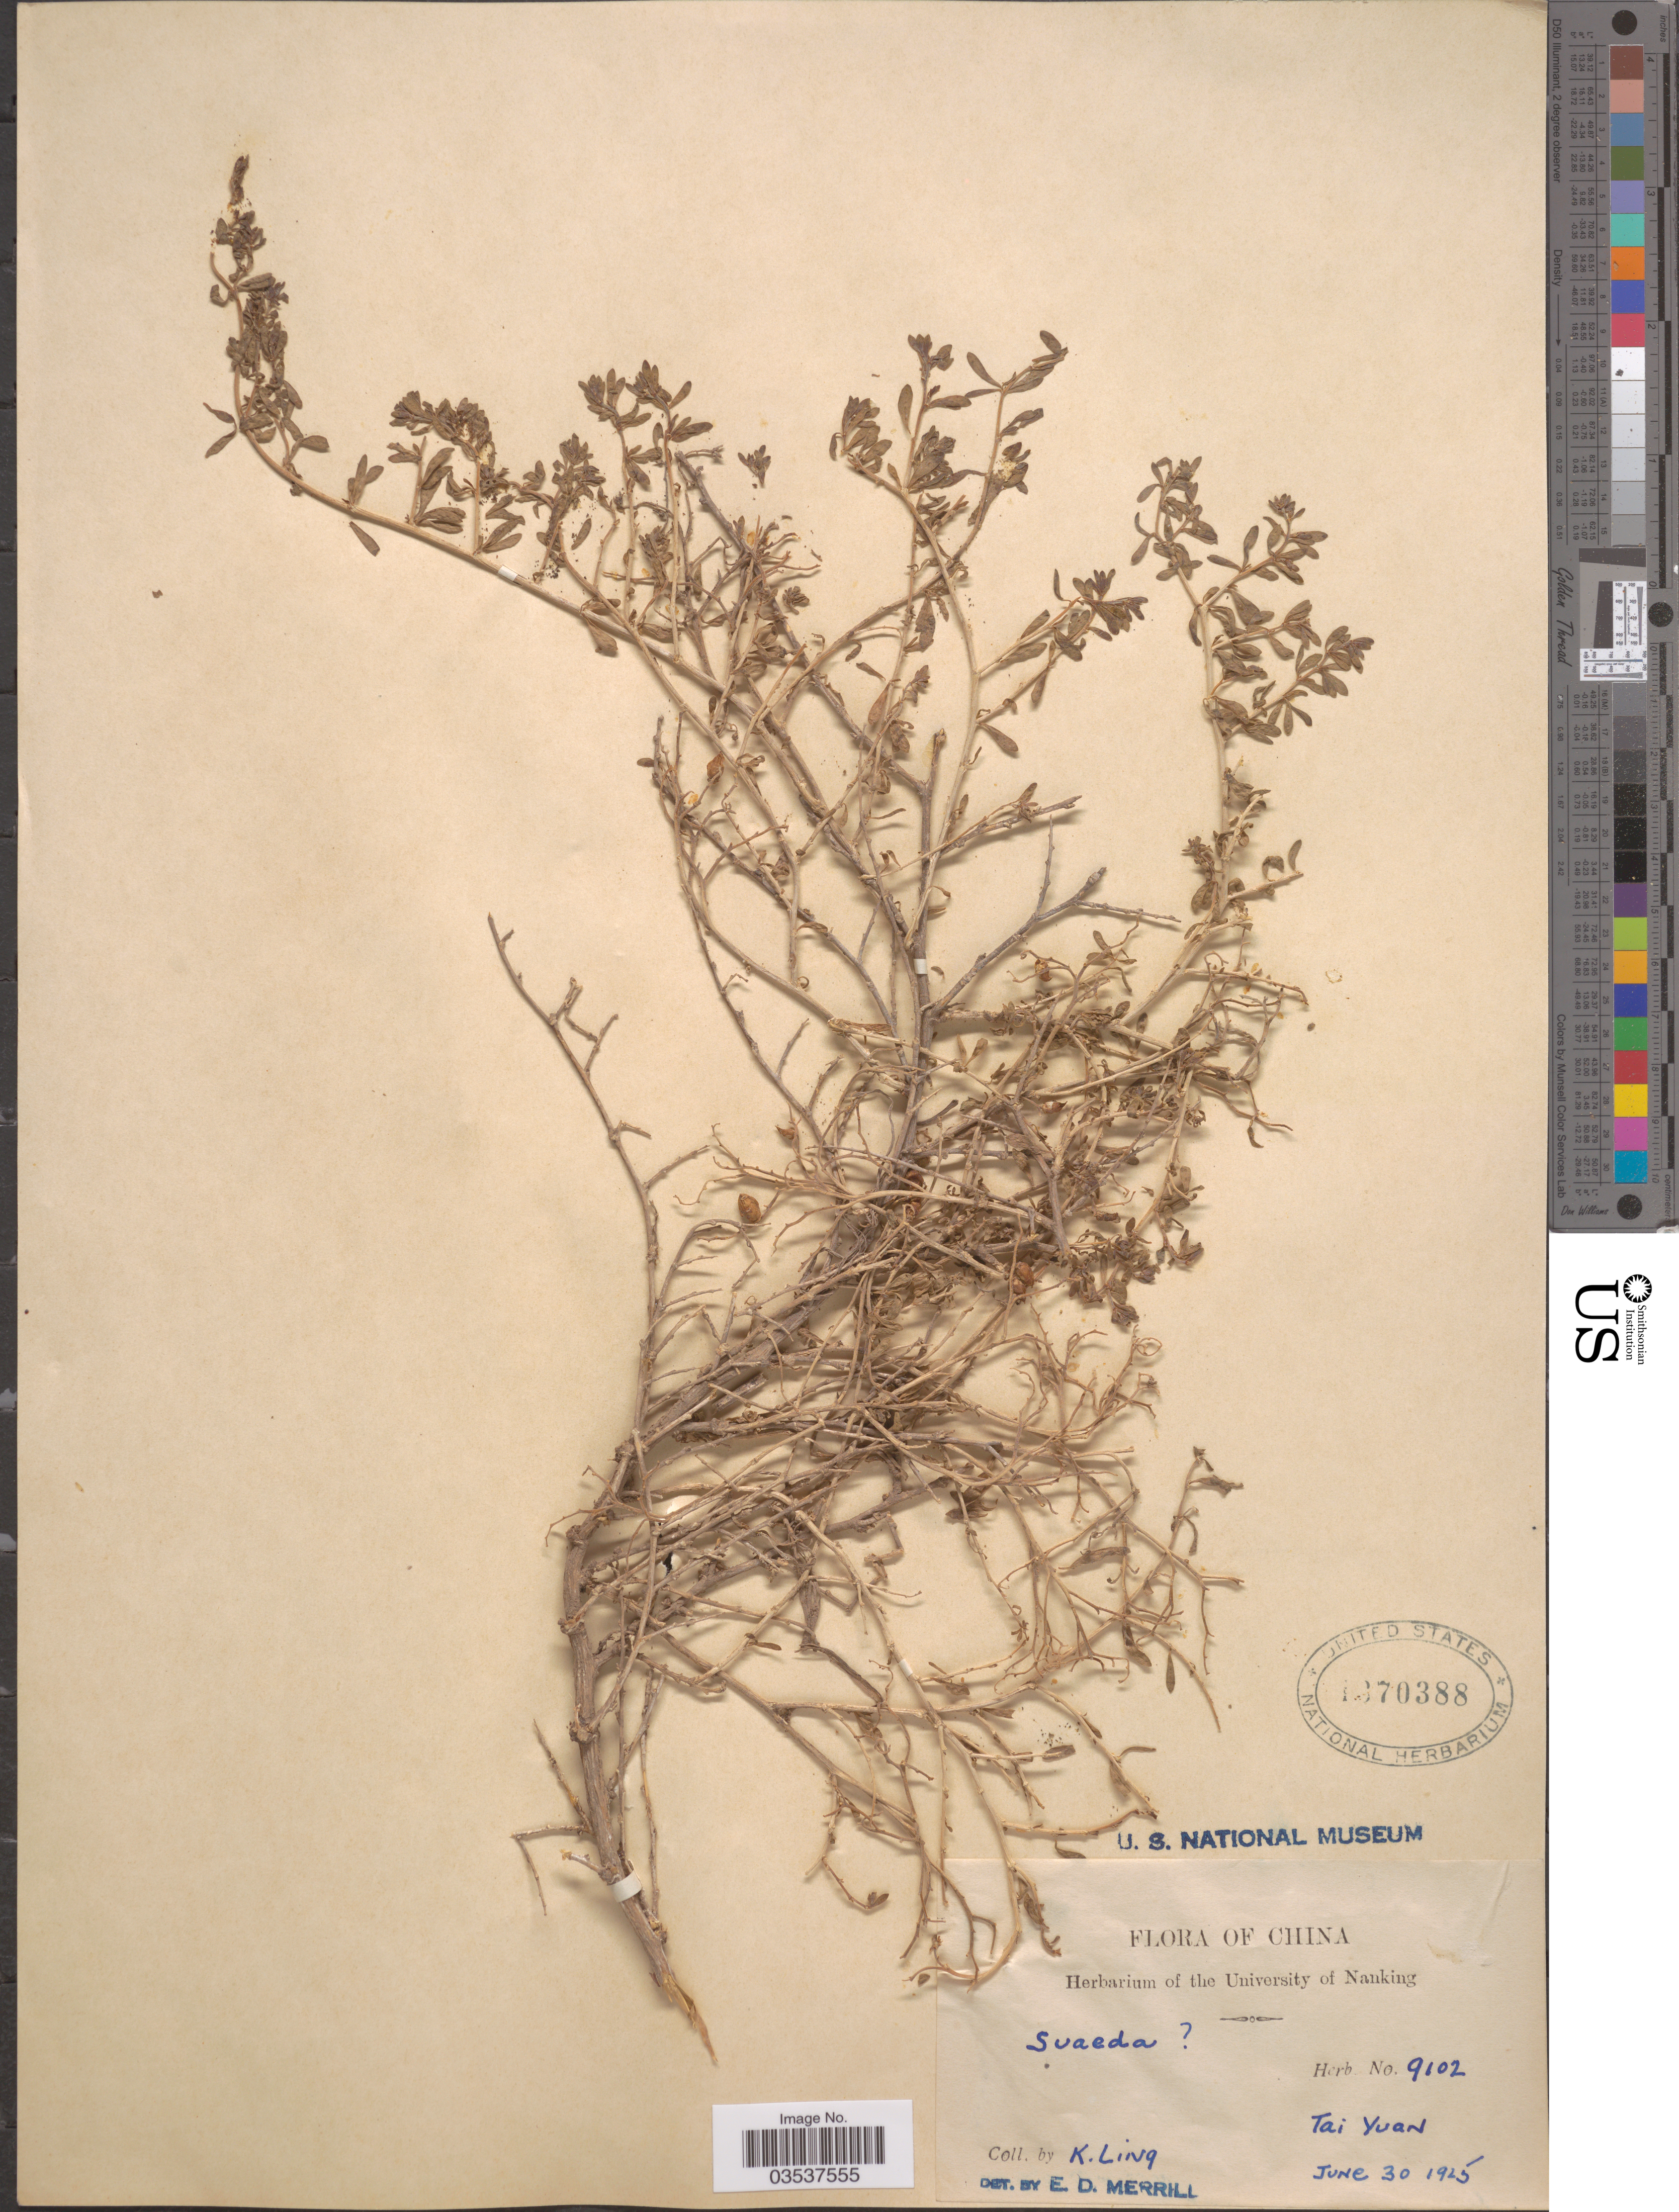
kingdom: Plantae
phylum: Tracheophyta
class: Magnoliopsida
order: Caryophyllales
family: Amaranthaceae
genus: Suaeda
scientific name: Suaeda sp.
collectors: K. Ling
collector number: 9102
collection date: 1925-06-30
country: China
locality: Tai Yuan.